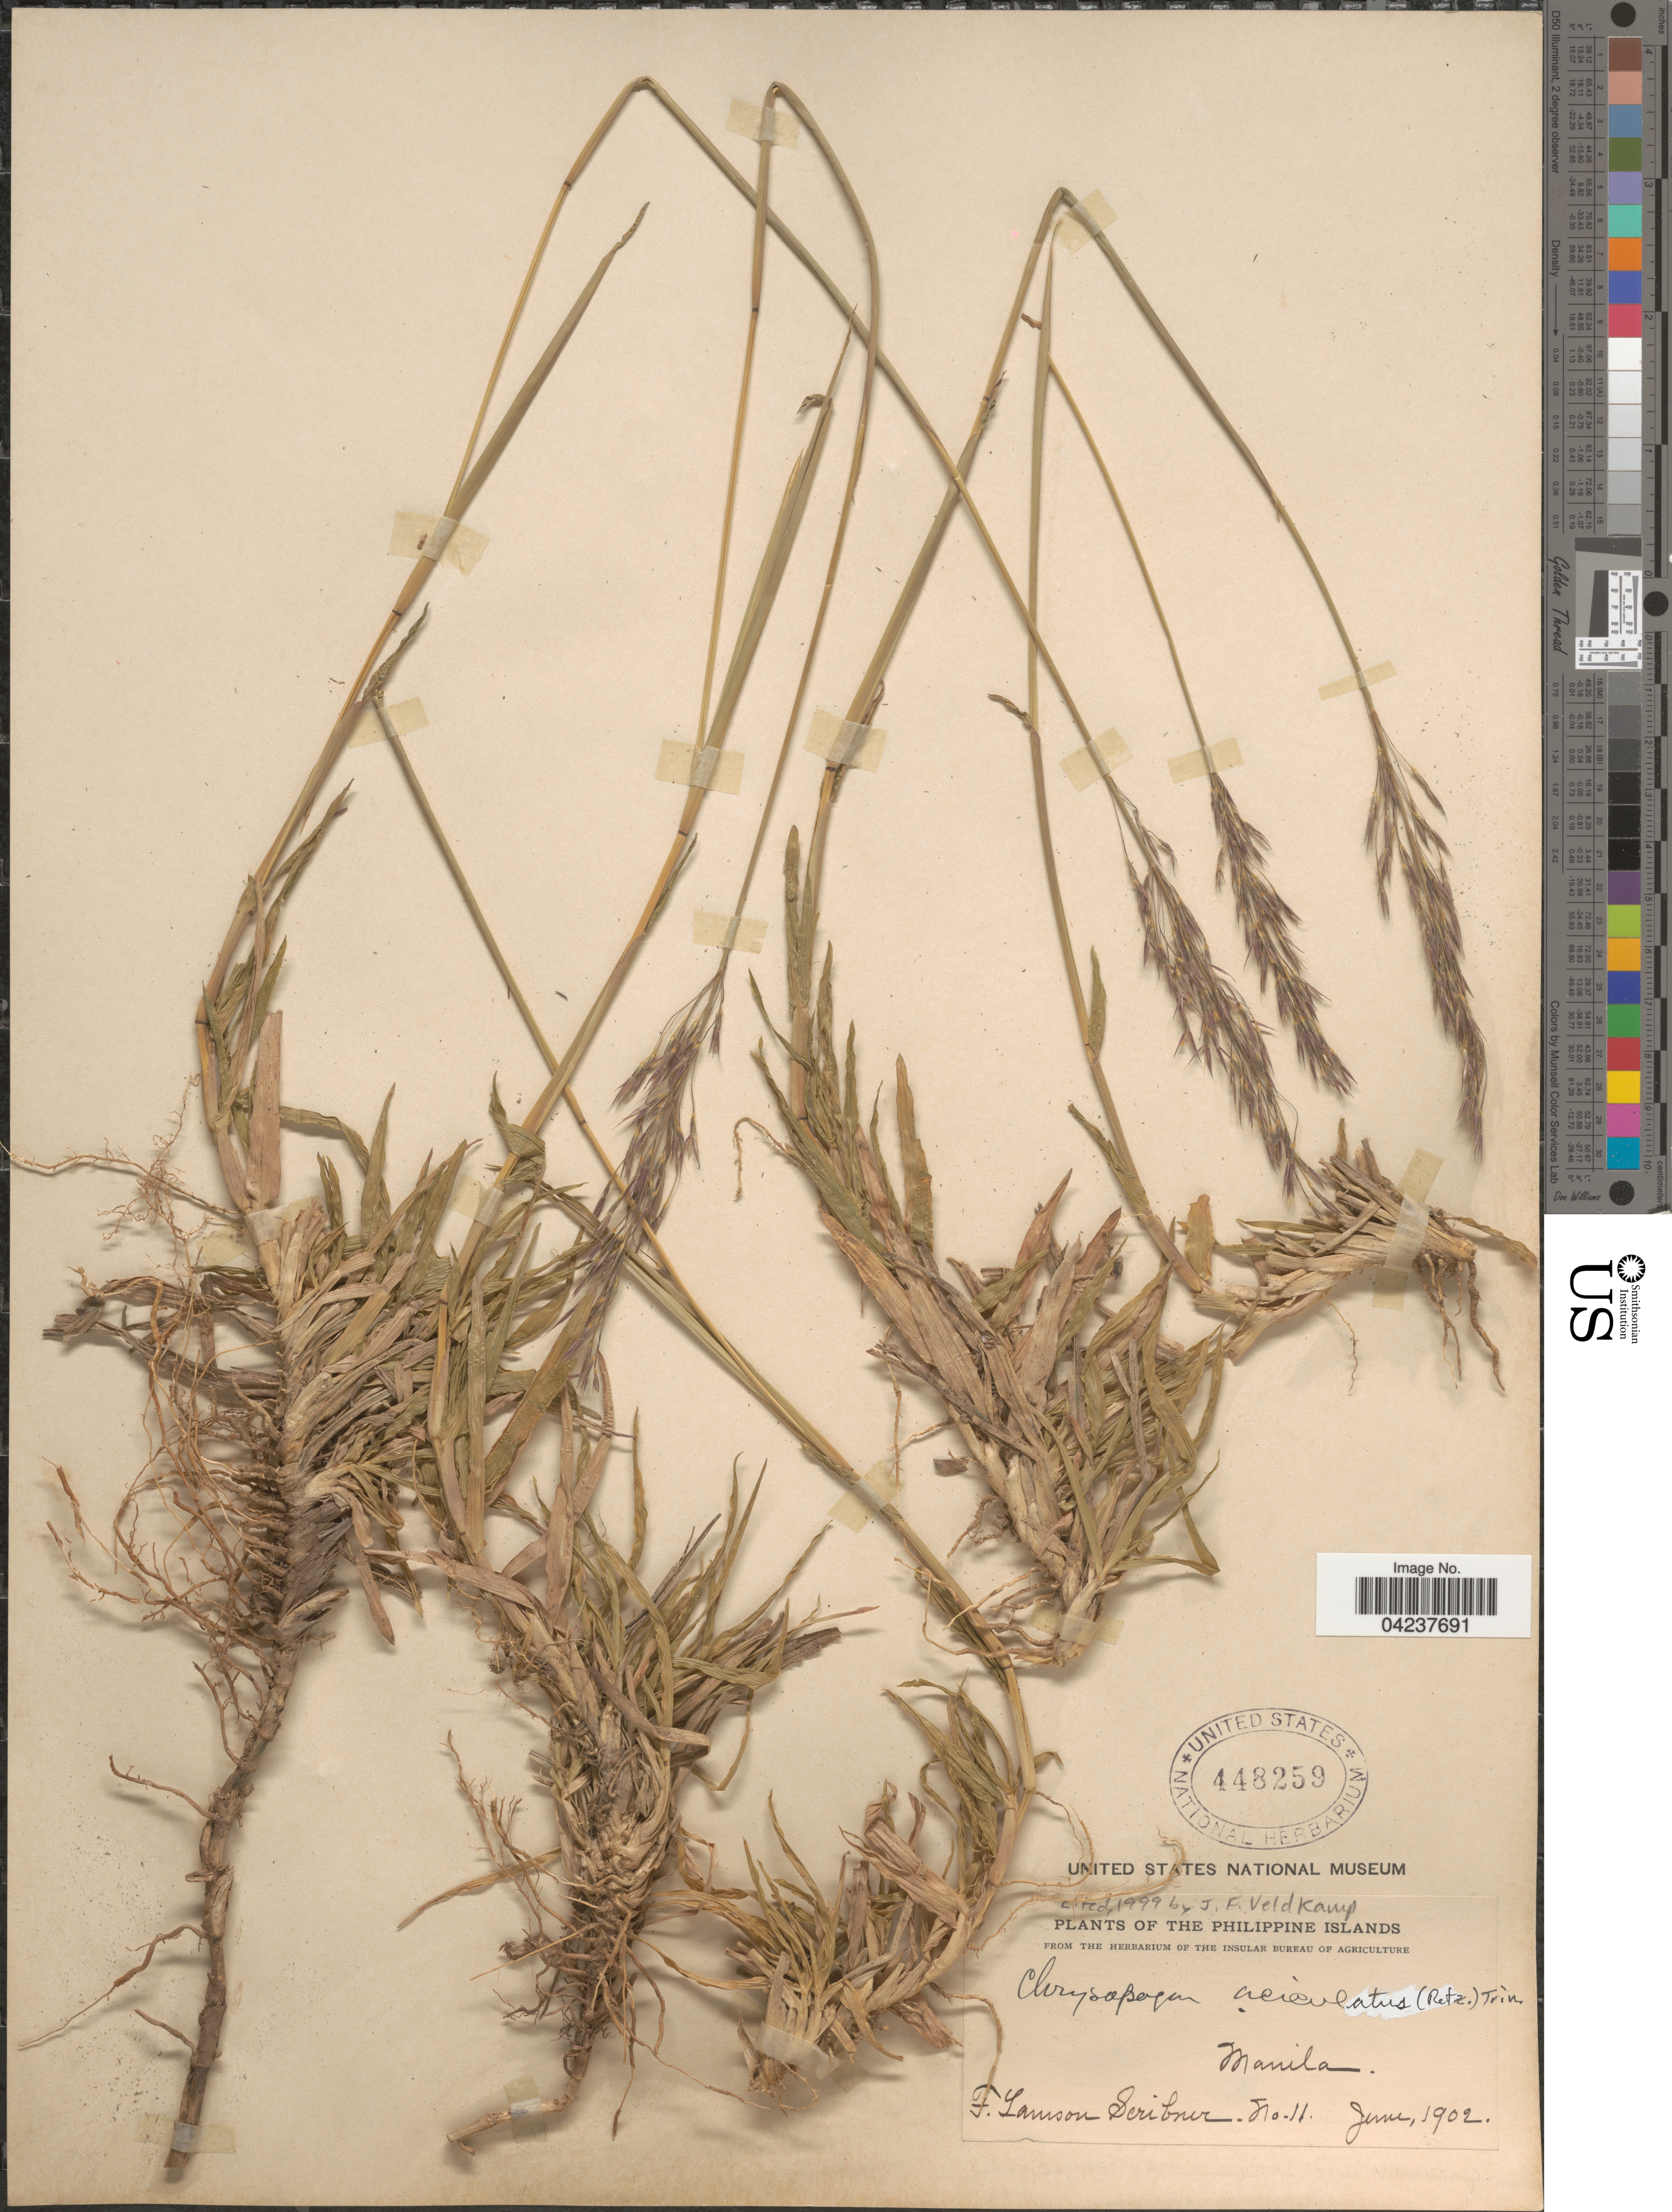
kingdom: Plantae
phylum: Tracheophyta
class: Liliopsida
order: Poales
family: Poaceae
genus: Chrysopogon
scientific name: Chrysopogon aciculatus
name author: (Retz.) Trin.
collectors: F. L. Scribner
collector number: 11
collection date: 1902-06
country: Philippines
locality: The Philippine Islands. Manila.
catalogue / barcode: US 448259